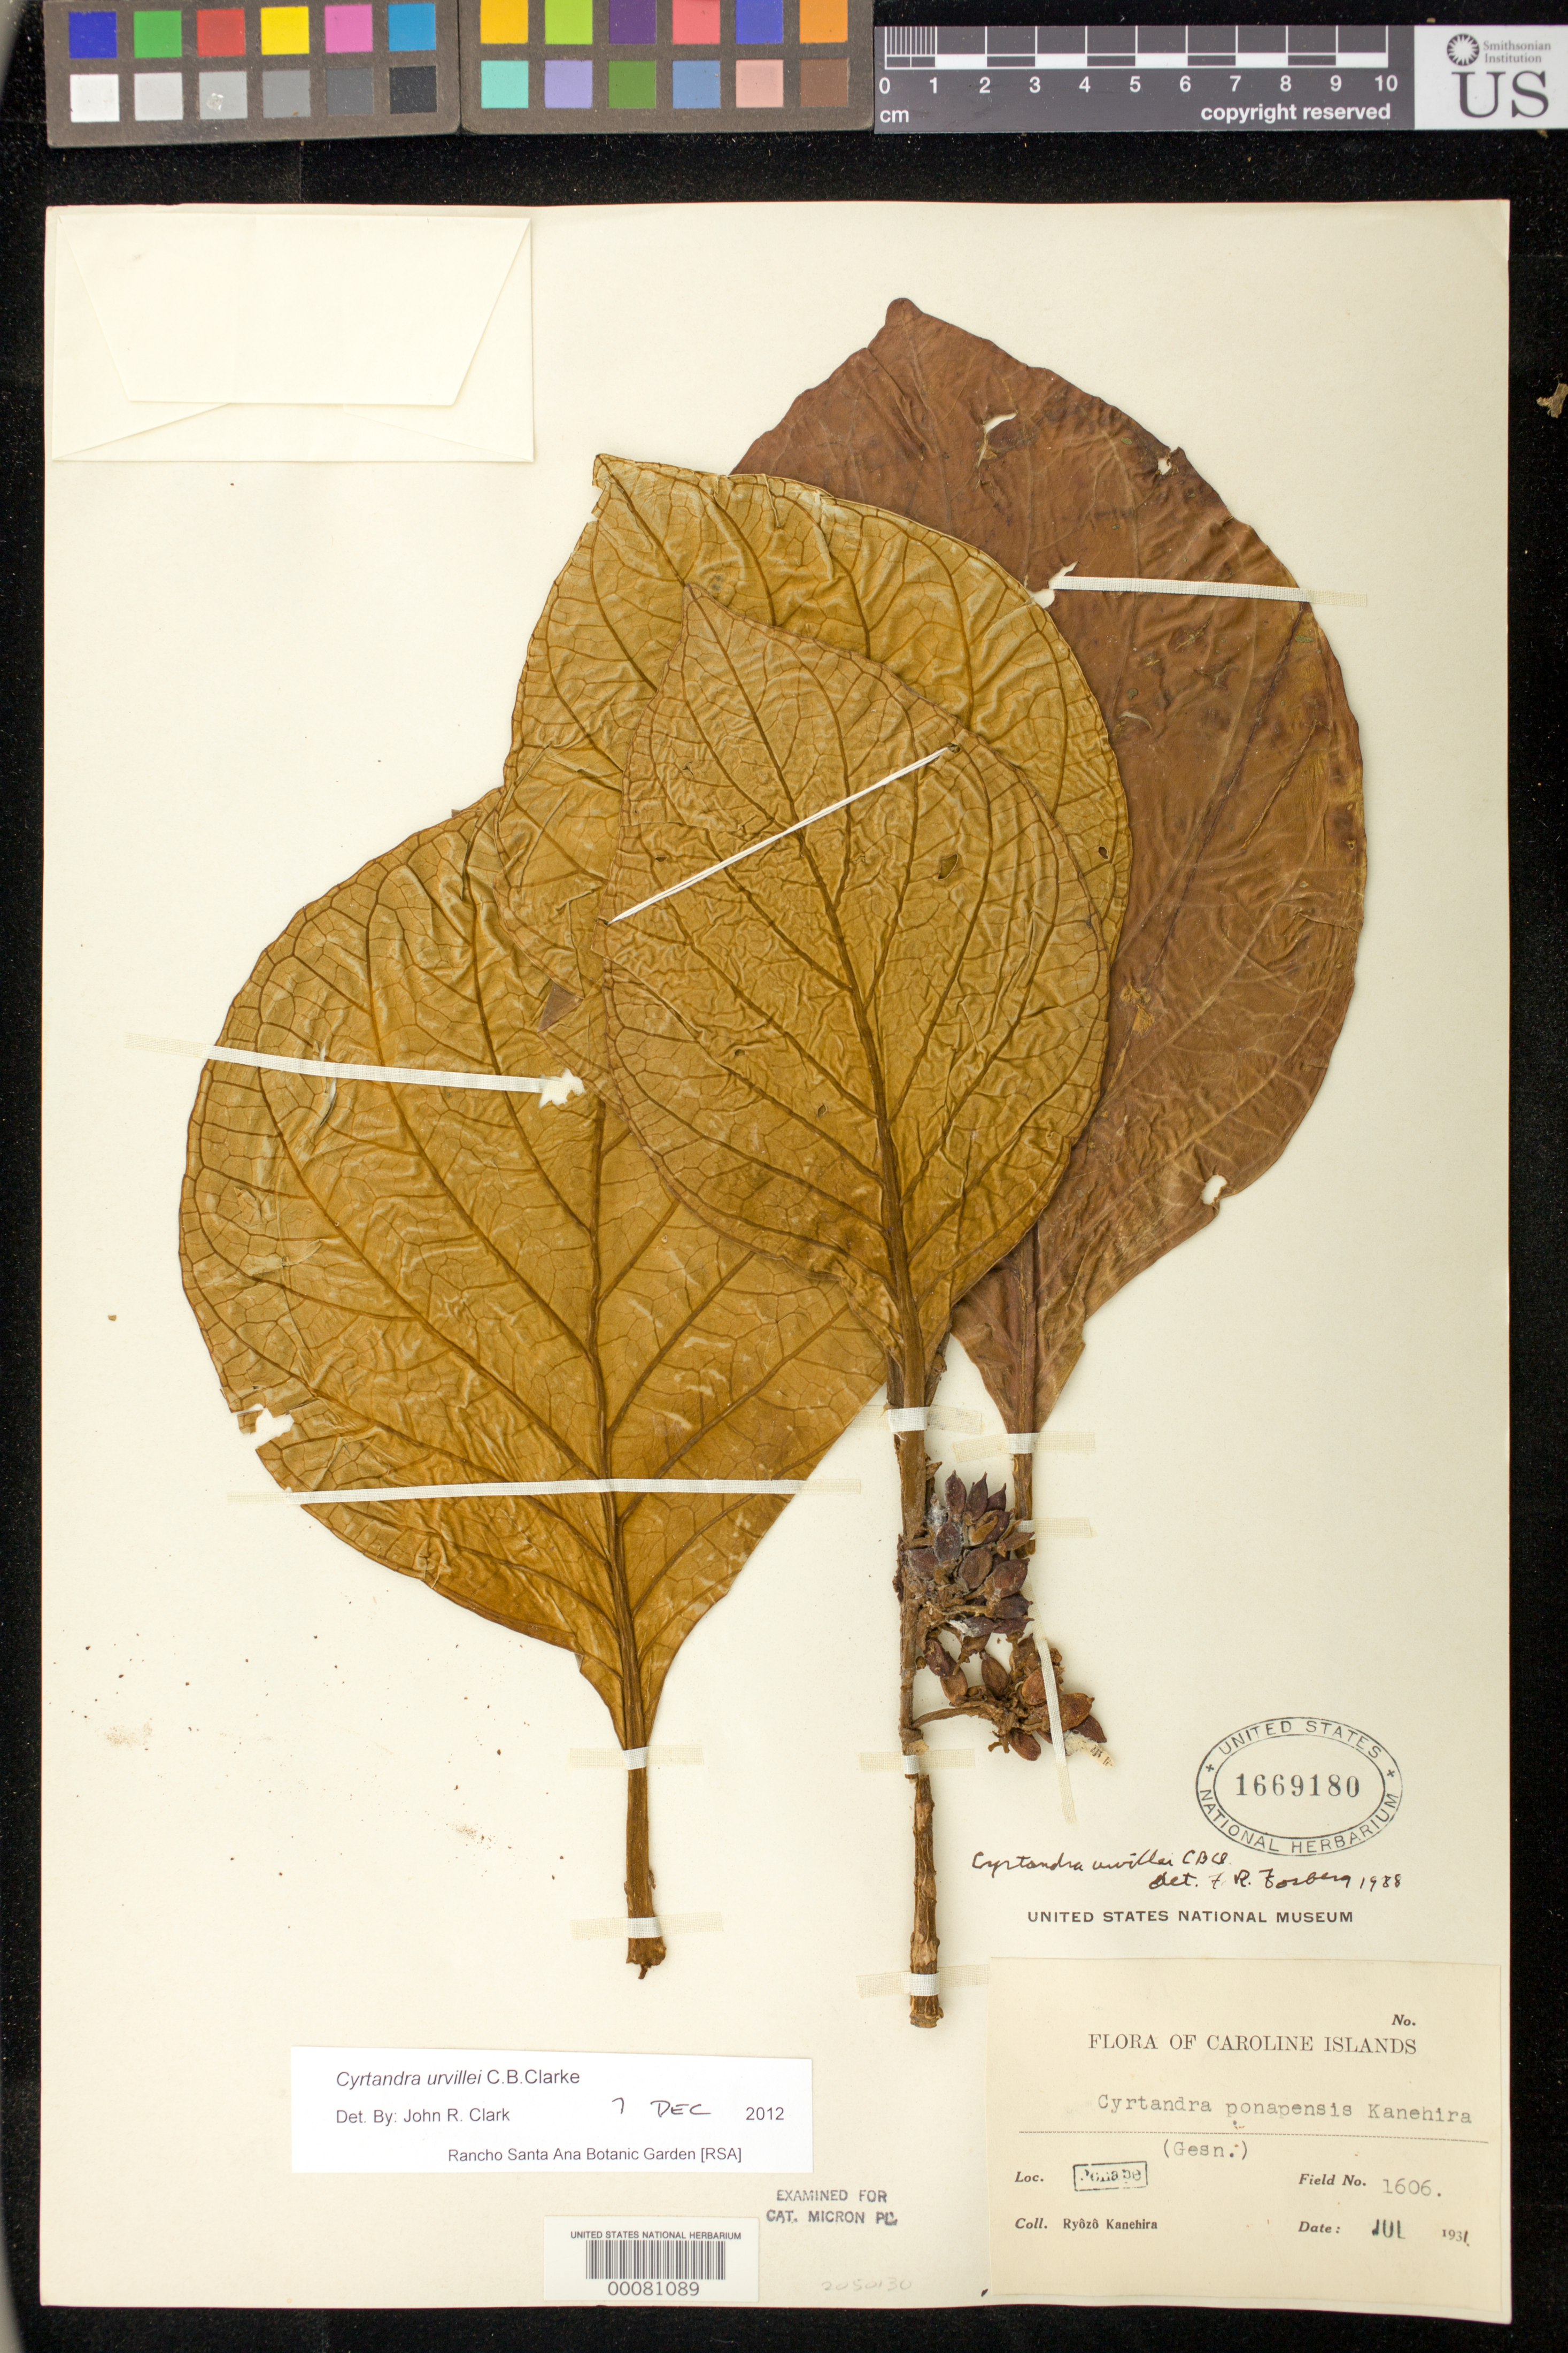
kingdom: Plantae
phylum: Tracheophyta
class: Magnoliopsida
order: Lamiales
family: Gesneriaceae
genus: Cyrtandra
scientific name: Cyrtandra urvillei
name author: C.B. Clarke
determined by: Fosberg, F. R.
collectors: R. Kanehira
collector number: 1606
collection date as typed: Jul 1931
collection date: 1931-07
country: Micronesia, Federated States of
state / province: Caroline Islands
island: Ponape I.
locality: Ponape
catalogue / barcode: US 1669180